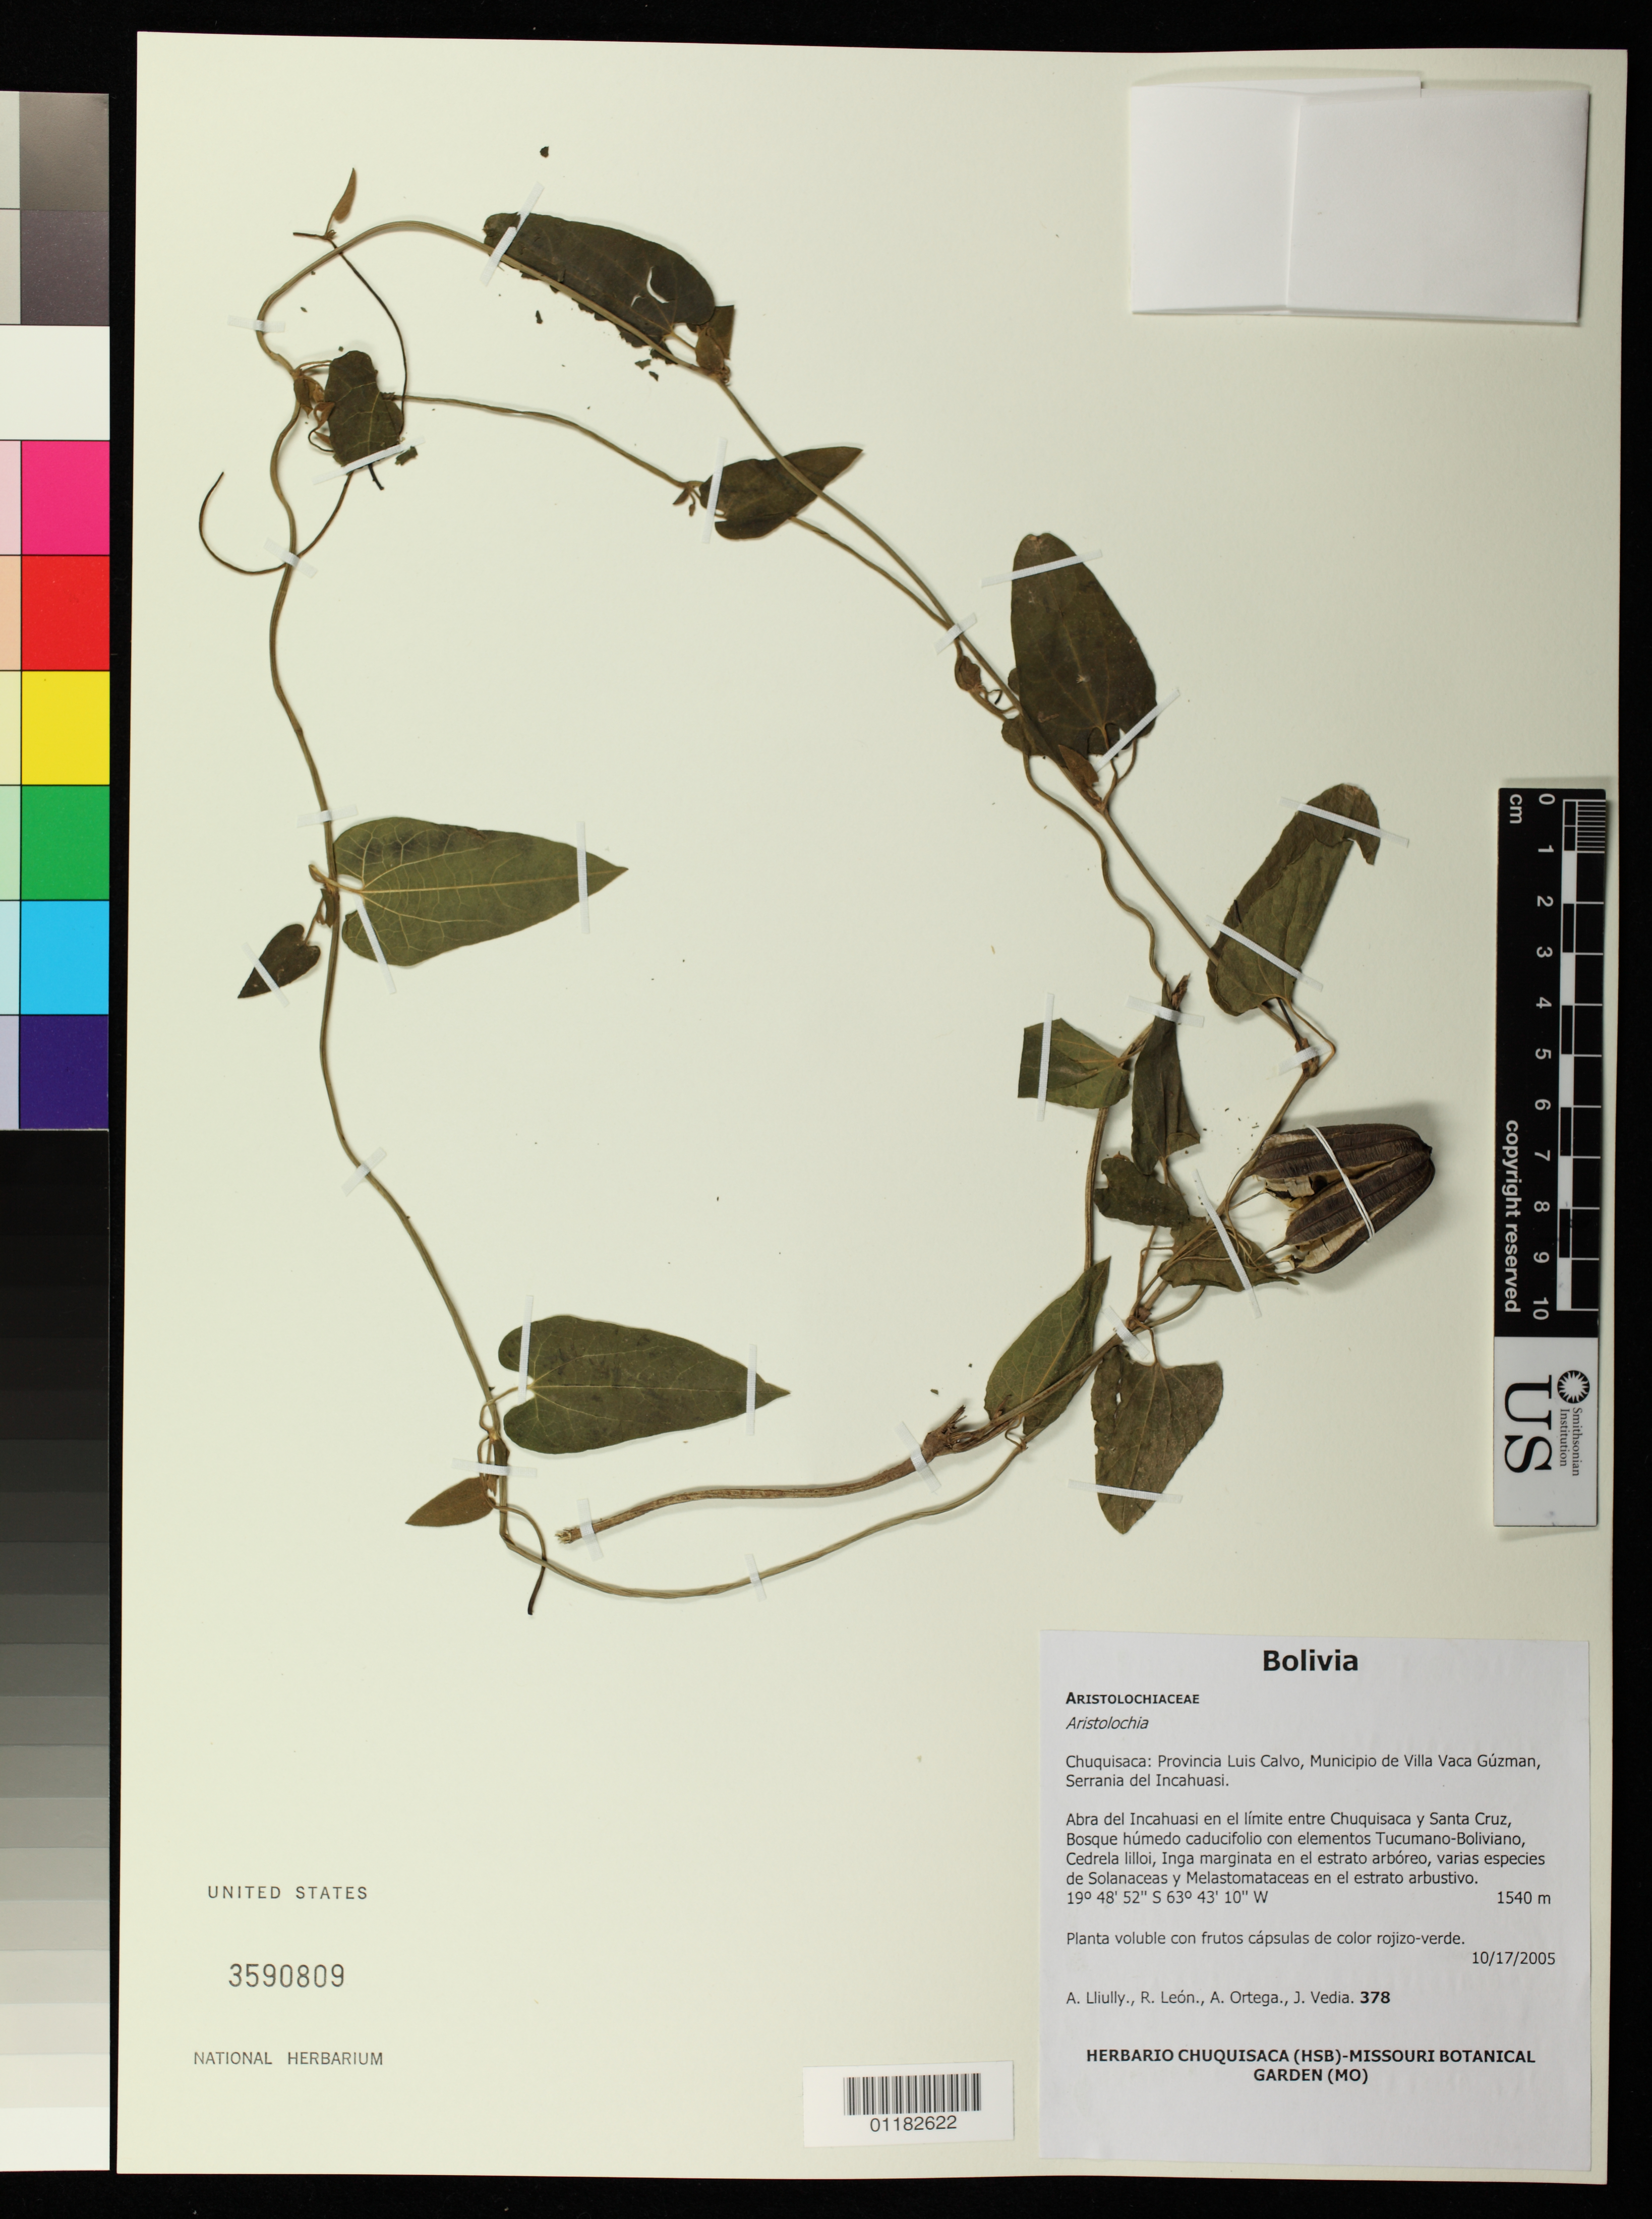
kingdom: Plantae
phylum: Tracheophyta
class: Magnoliopsida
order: Piperales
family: Aristolochiaceae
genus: Aristolochia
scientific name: Aristolochia andina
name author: González & Vargas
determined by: González, F.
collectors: A. Lliully, R. A. León, A. Ortega & J. Vedia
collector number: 378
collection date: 2005-10-17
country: Bolivia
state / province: Chuquisaca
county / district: Luis Calvo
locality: Serrania del Incahuasi, Villa Vaca Guzman, Provincia Luis Calvo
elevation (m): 1540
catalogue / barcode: US 3590809